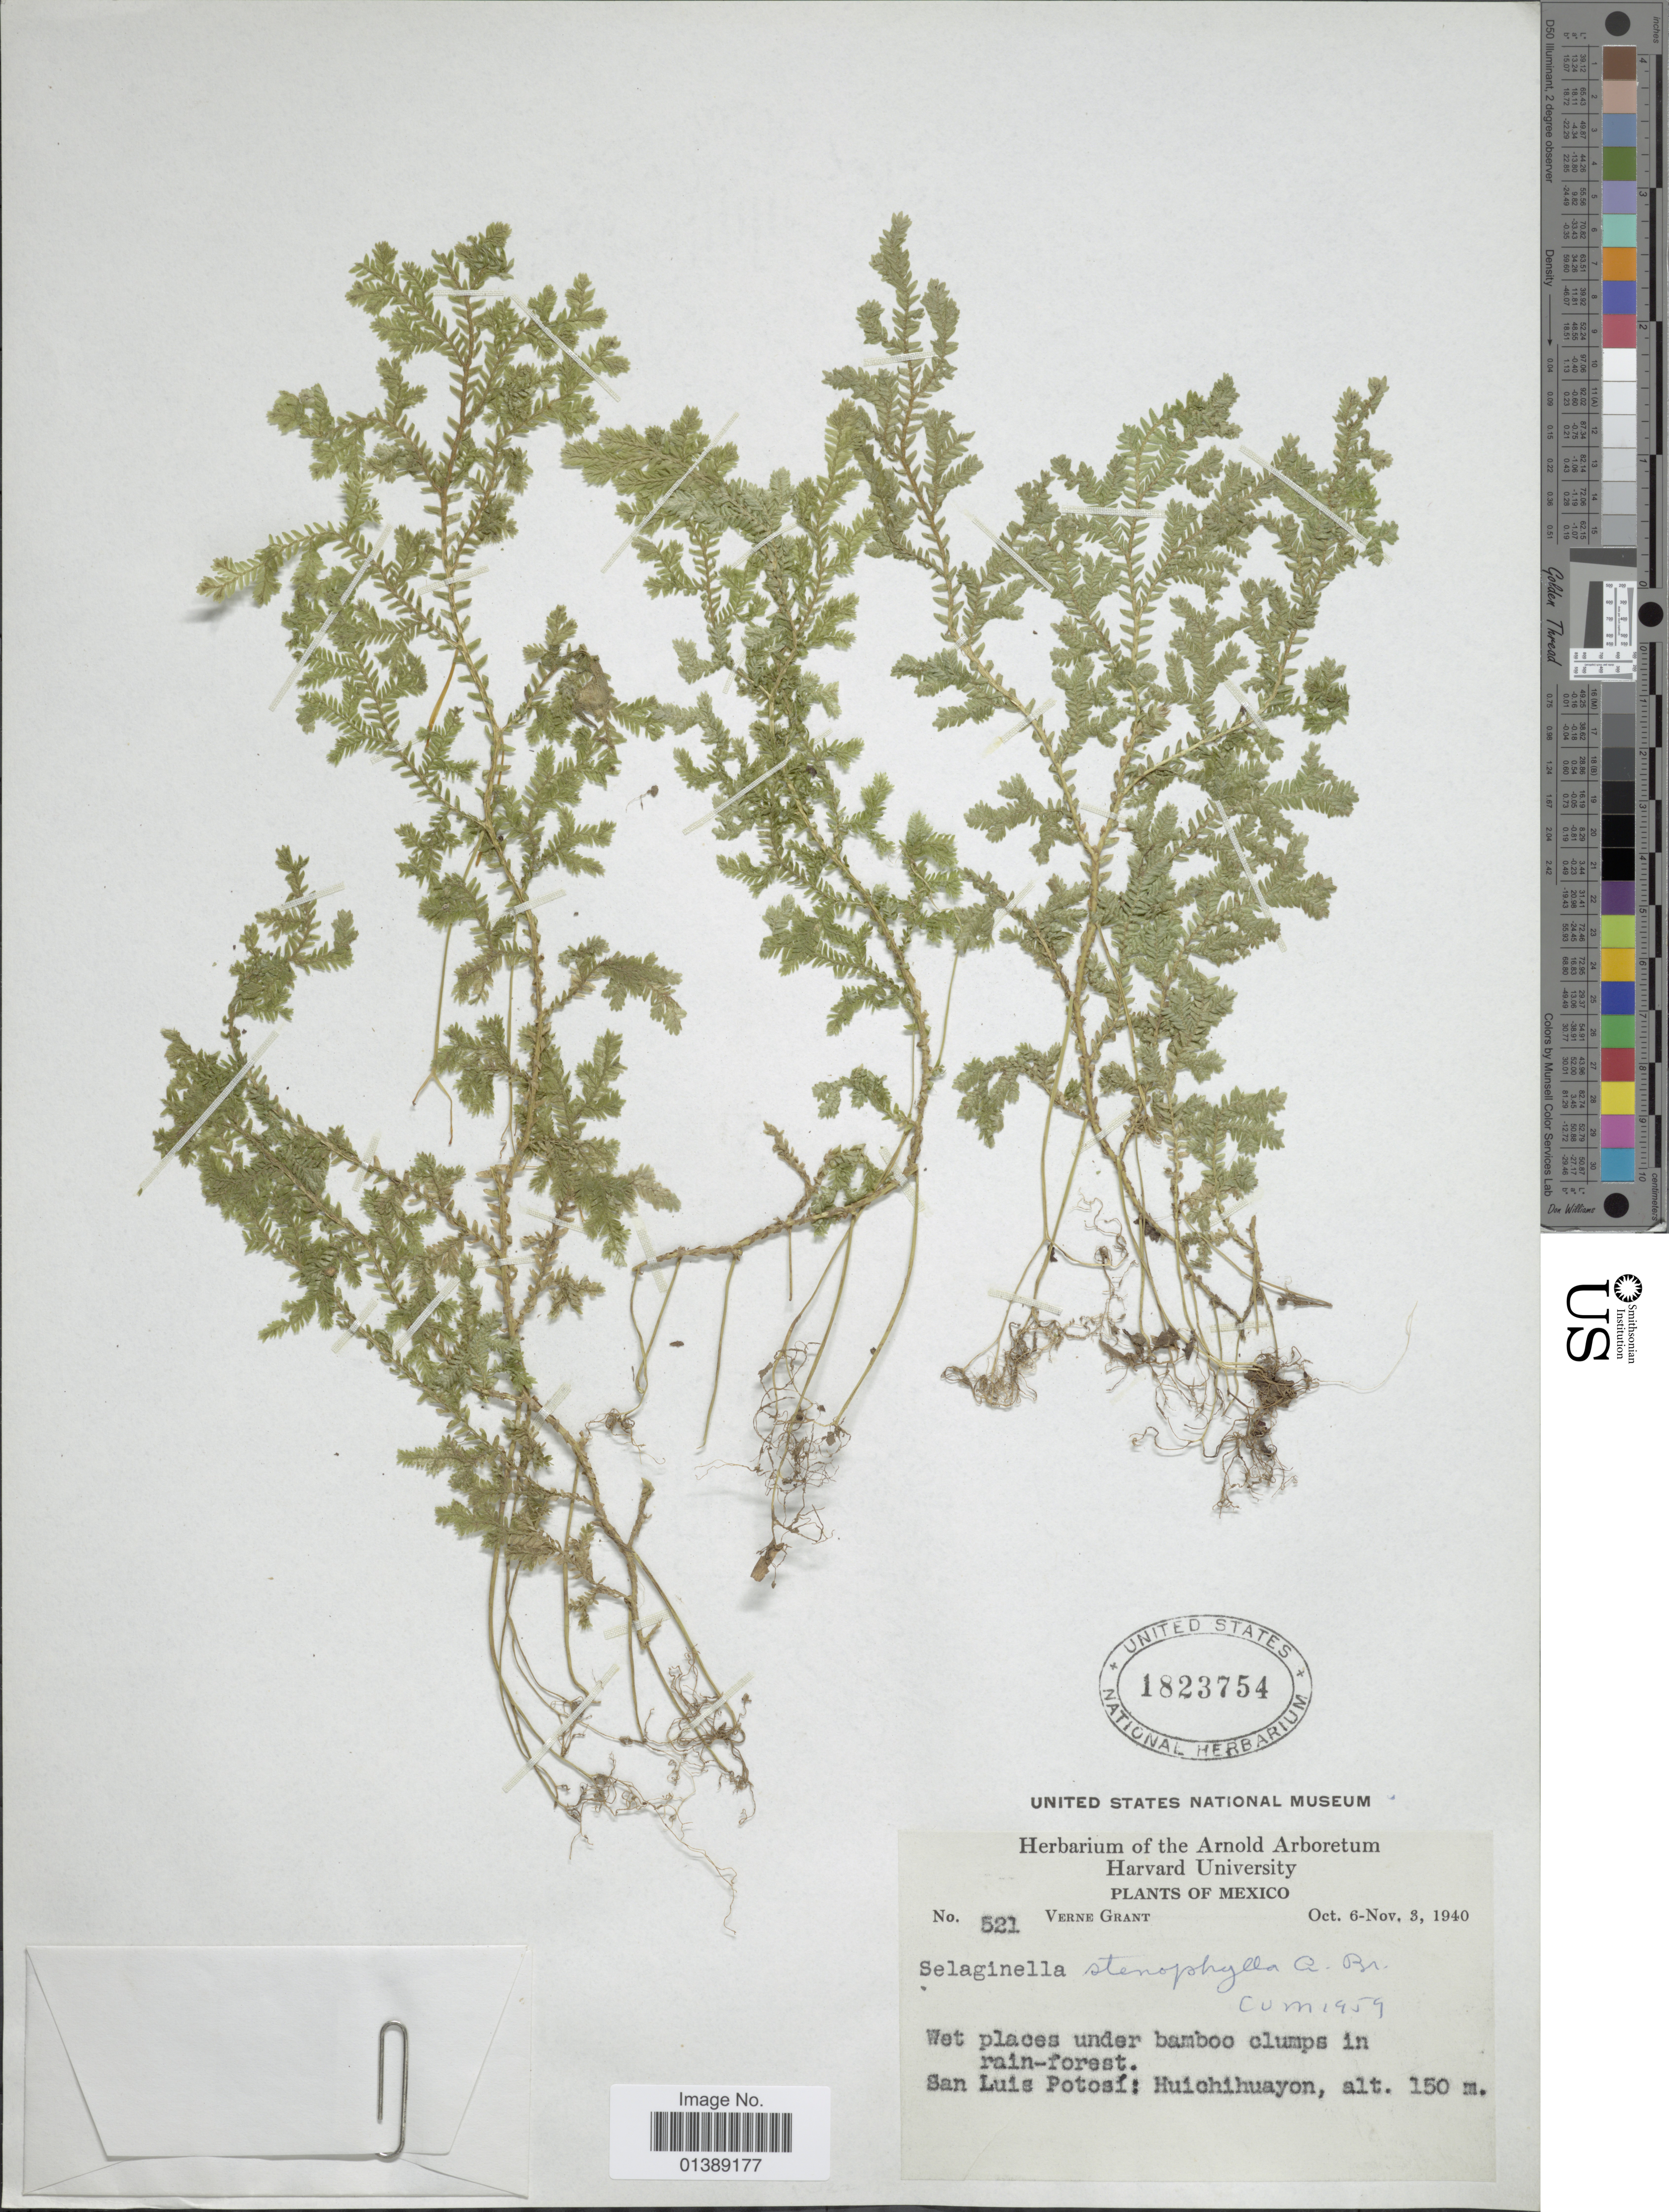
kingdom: Plantae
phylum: Tracheophyta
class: Lycopodiopsida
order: Selaginellales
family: Selaginellaceae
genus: Selaginella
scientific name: Selaginella stenophylla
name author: A. Braun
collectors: V. Grant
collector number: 521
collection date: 1940-10-06/1940-11-03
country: Mexico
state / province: San Luis Potosí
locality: Huichihuayon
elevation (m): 150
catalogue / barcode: US 1823754